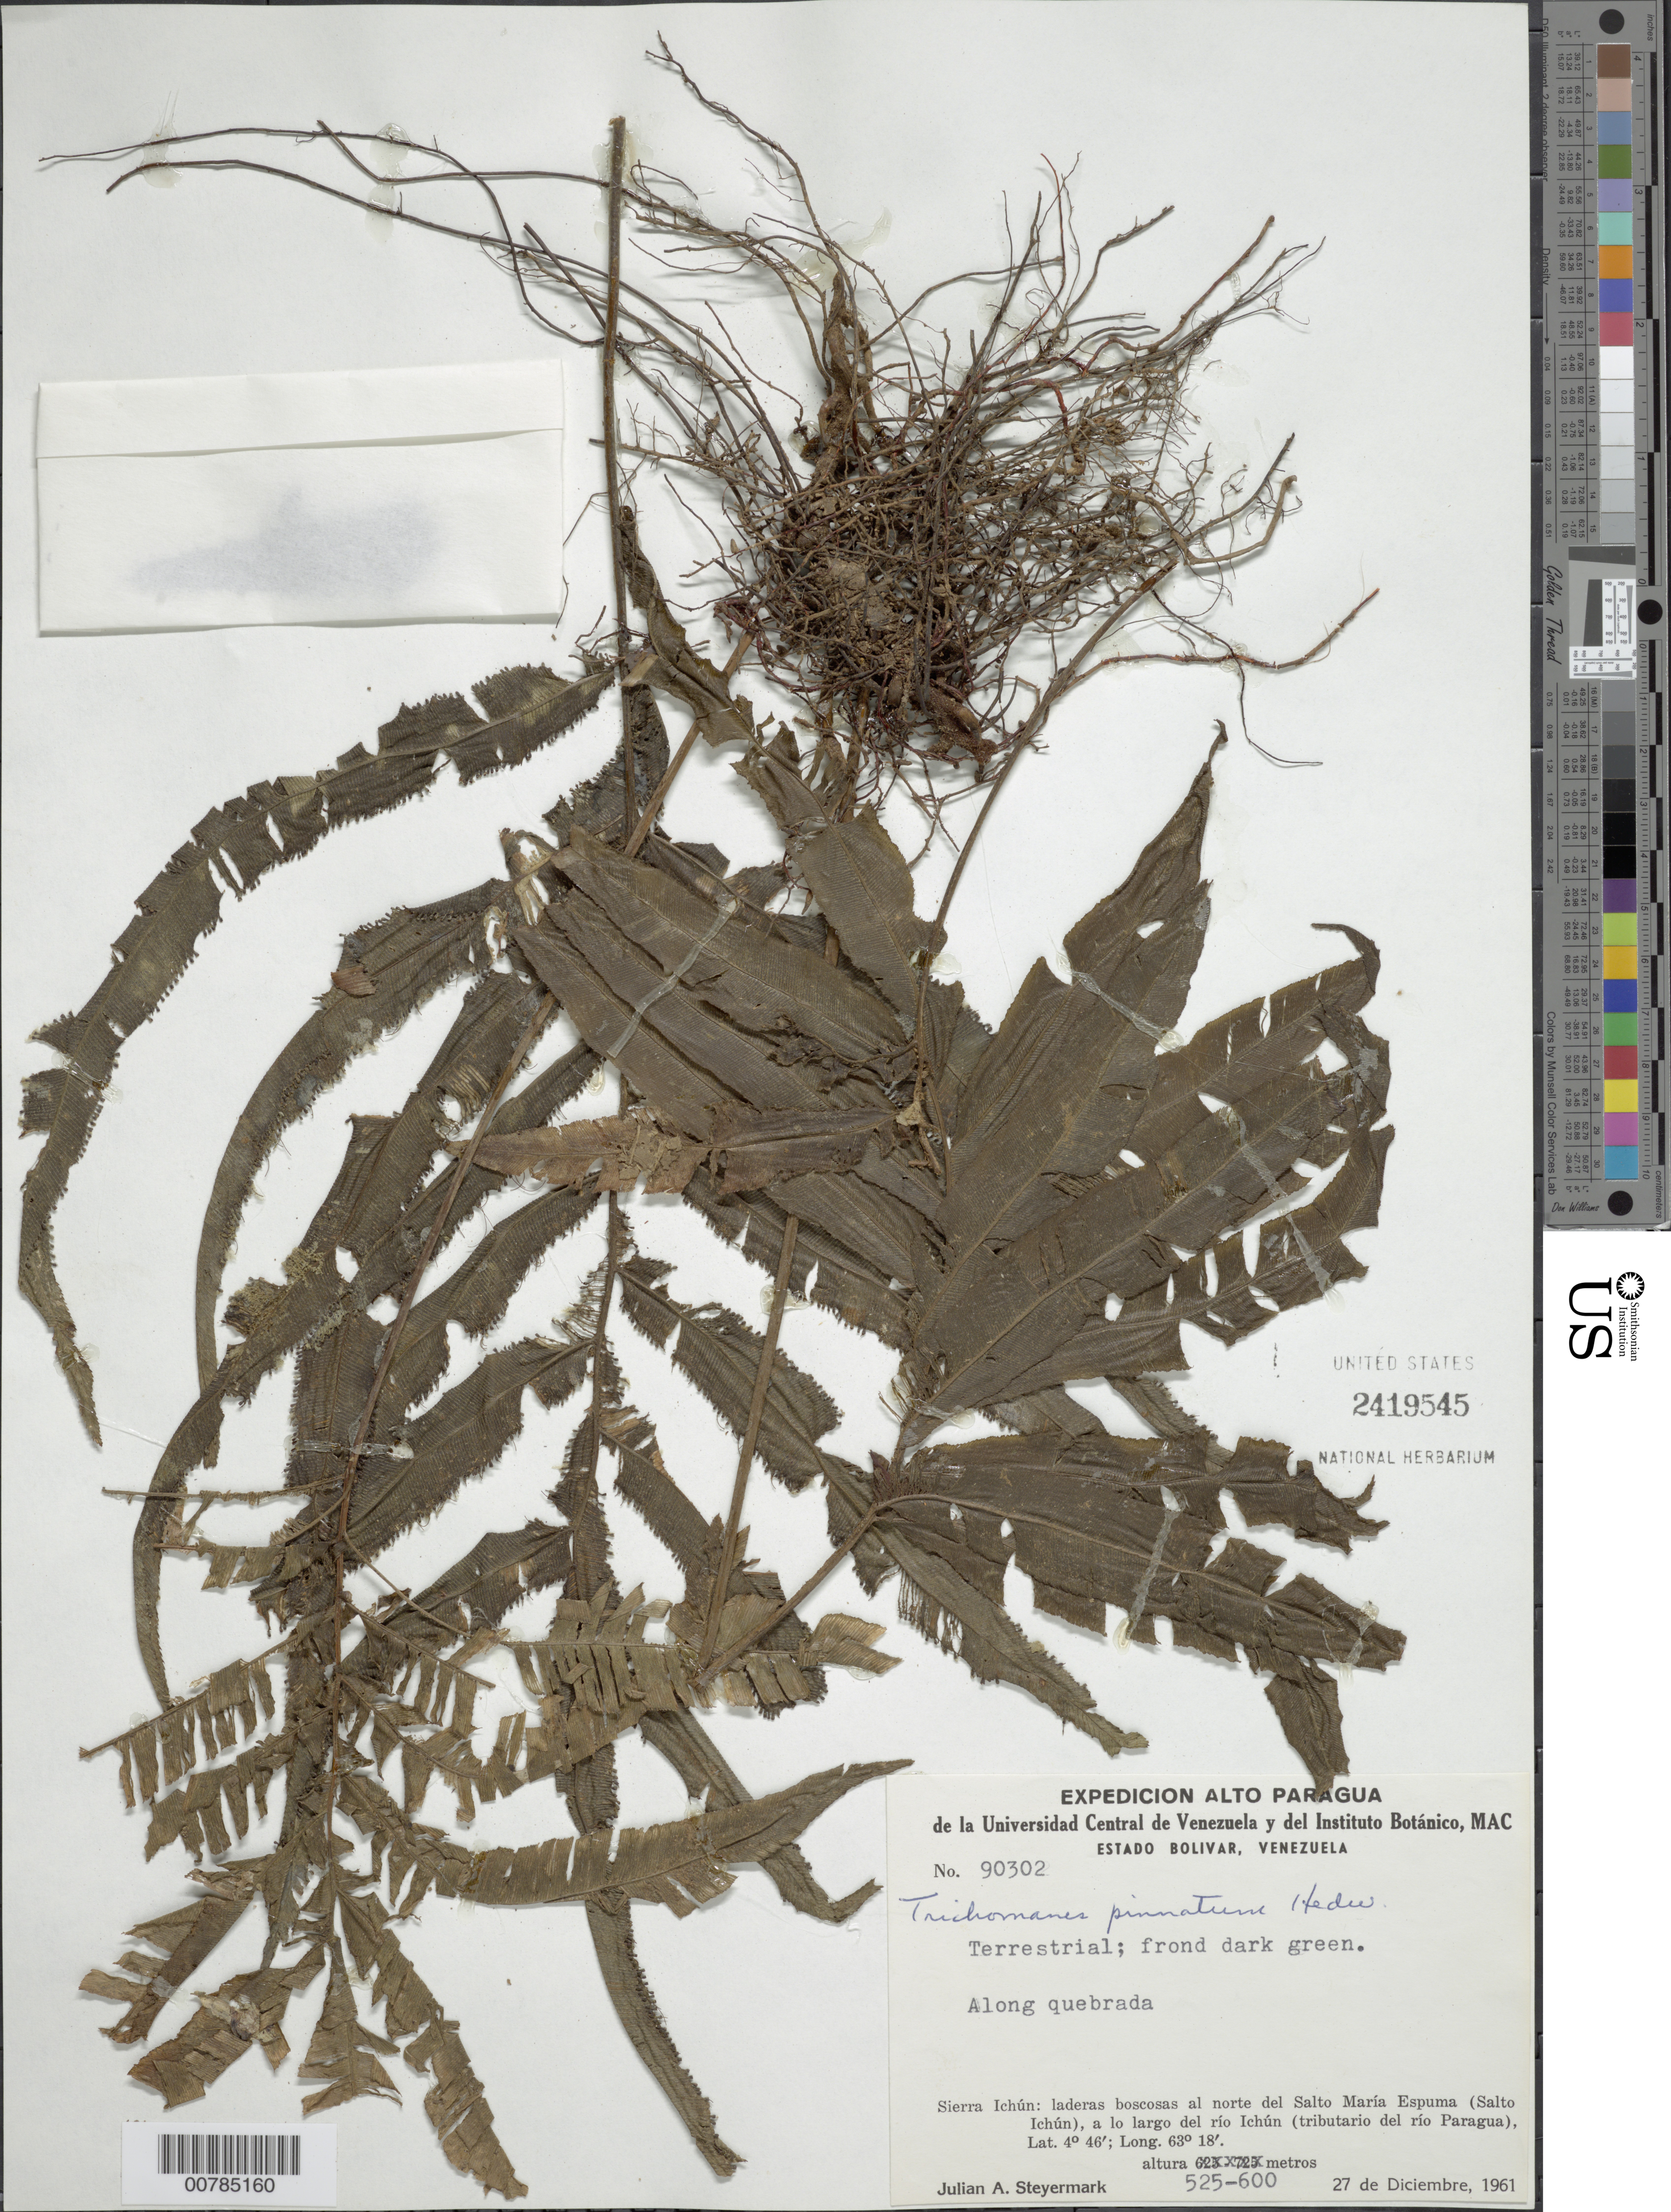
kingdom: Plantae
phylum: Tracheophyta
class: Polypodiopsida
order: Hymenophyllales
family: Hymenophyllaceae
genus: Trichomanes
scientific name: Trichomanes longifolium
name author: Desv.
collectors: J. Steyermark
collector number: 90302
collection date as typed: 27-Dec-61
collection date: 1961-12-27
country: Venezuela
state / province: Bolívar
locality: Sierra Ichún, N del Salto María Espuma (Salto Ichún) del Río Ichún (tributary of río Paragua)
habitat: Laderas boscosas, quebrada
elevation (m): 525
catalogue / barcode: US 2419545